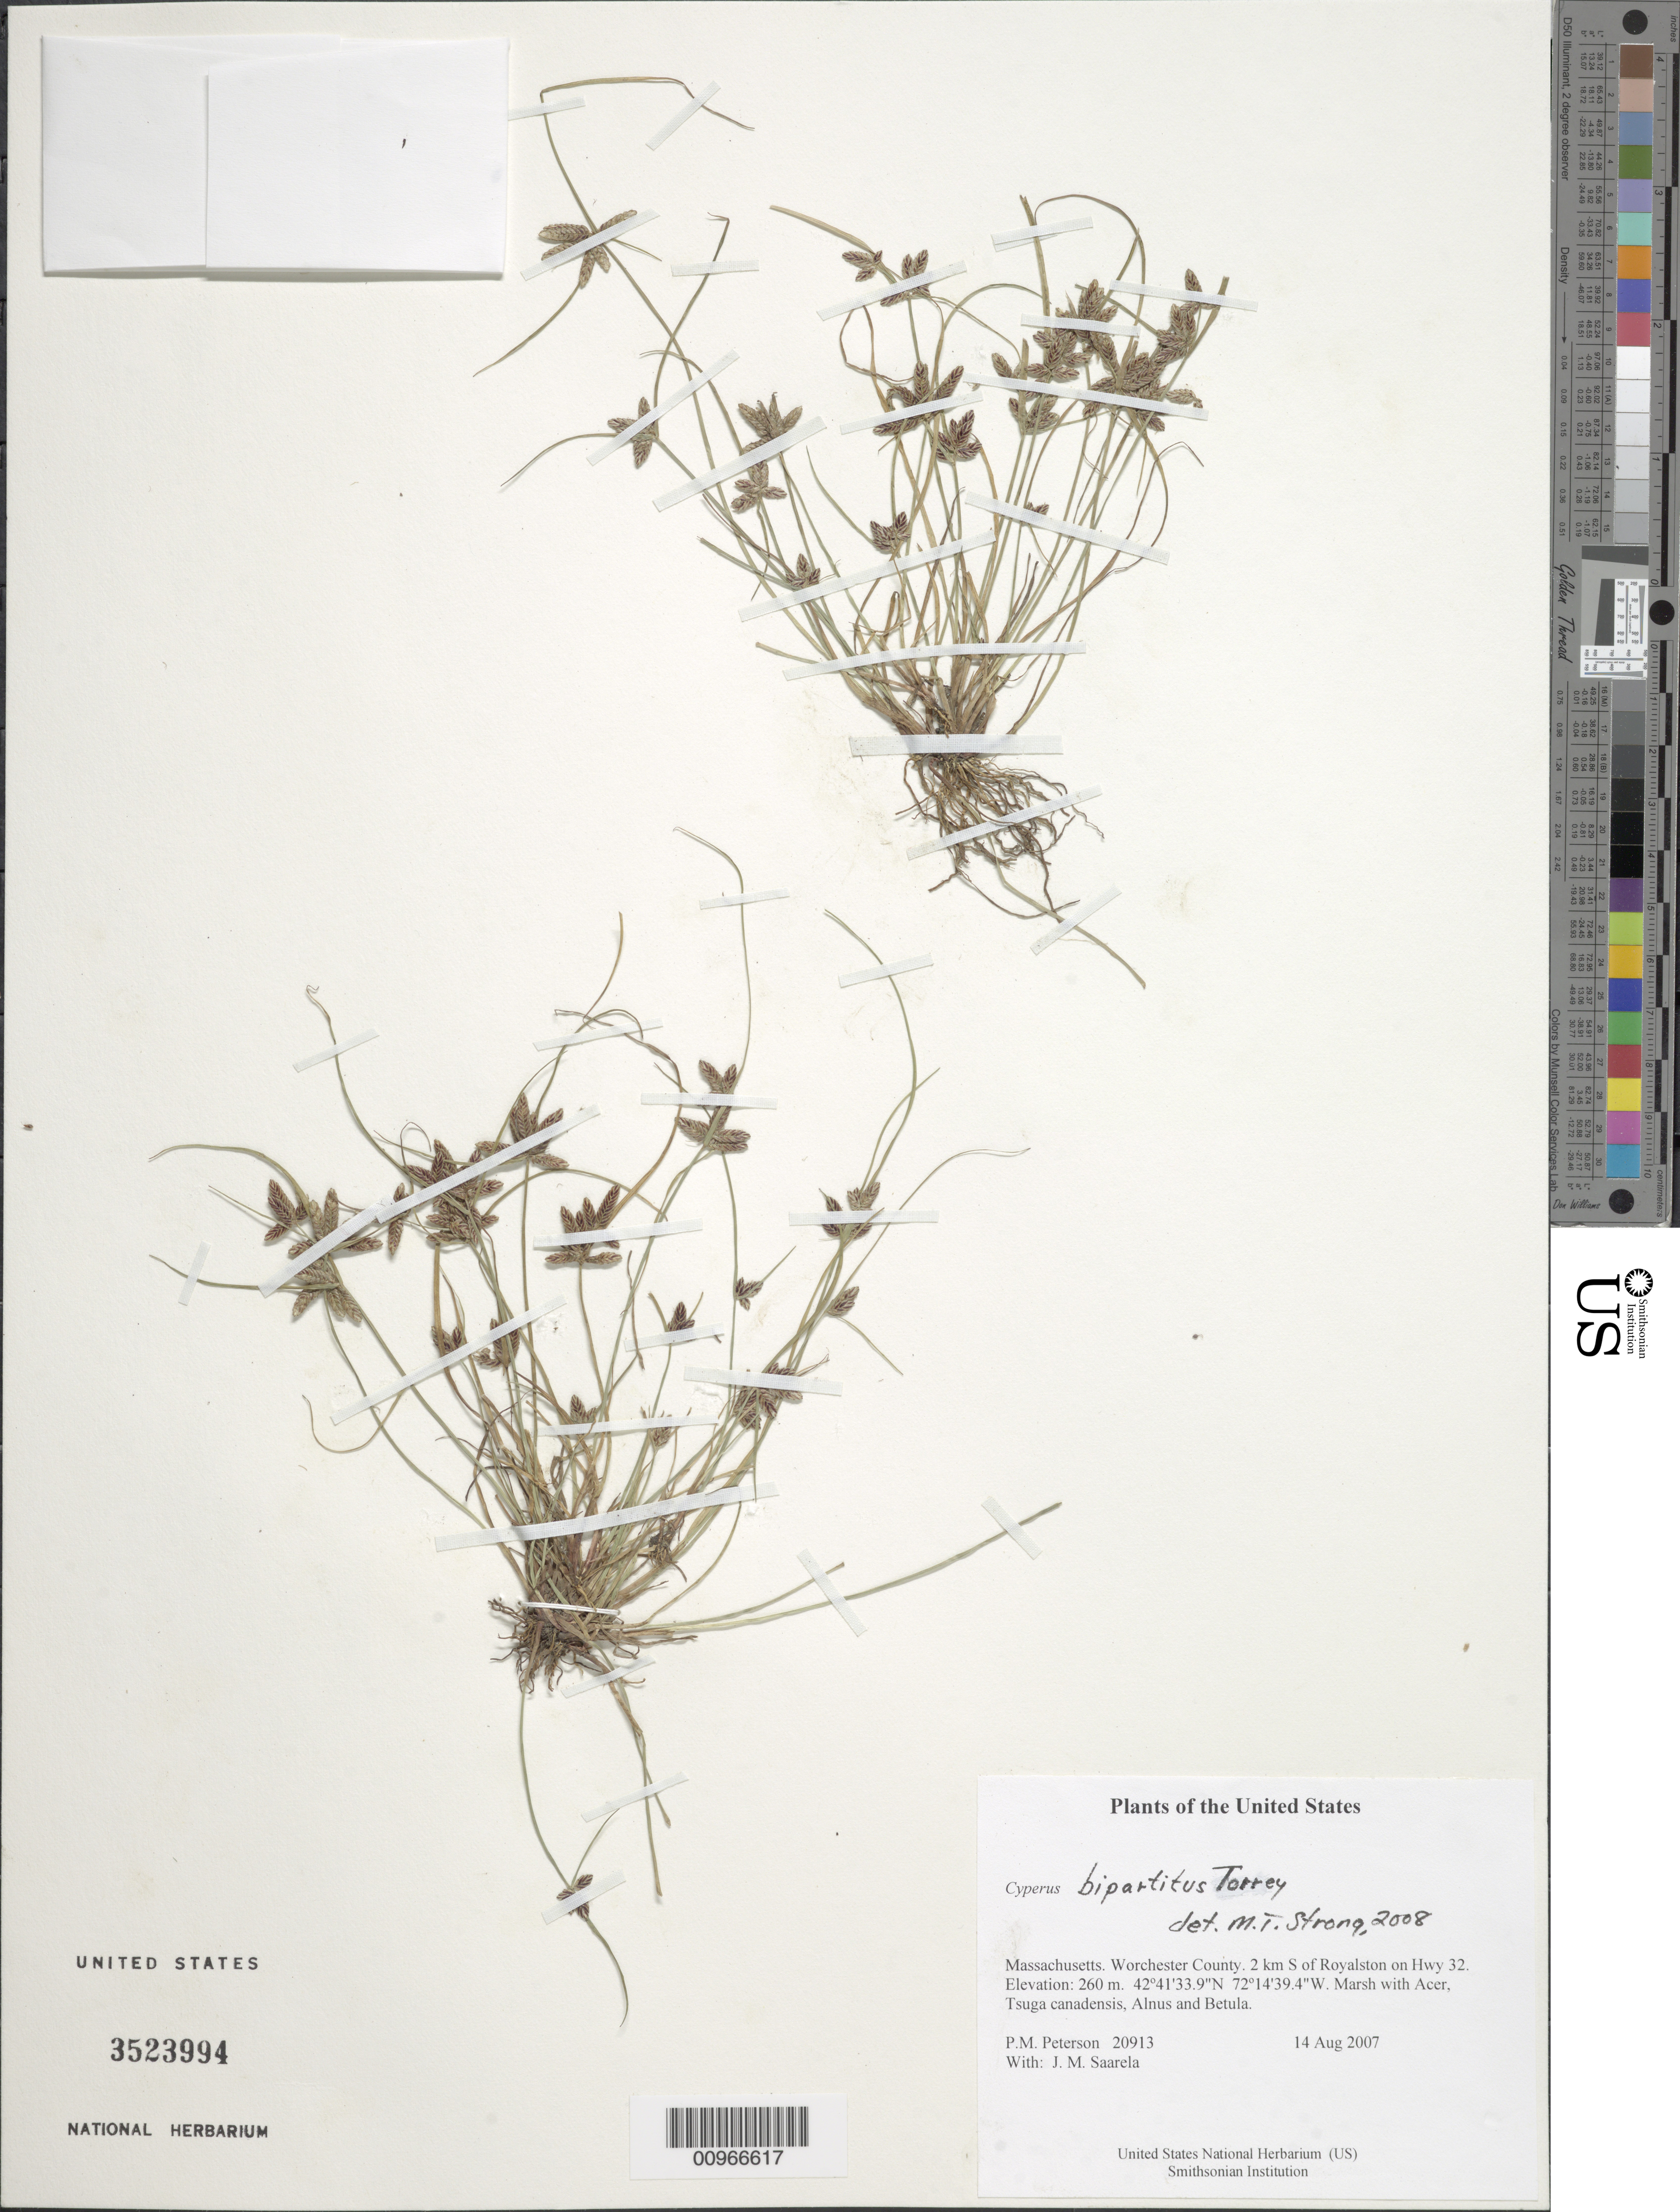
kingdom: Plantae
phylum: Tracheophyta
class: Liliopsida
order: Poales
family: Cyperaceae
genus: Cyperus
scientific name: Cyperus bipartitus Torr.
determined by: Strong, M. T., (US), Smithsonian Institution - National Museum of Natural History (UNITED STATES)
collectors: P. M. Peterson & J. Saarela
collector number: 20913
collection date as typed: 14 Aug 2007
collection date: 2007-08-14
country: United States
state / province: Massachusetts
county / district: Worchester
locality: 2 km S of Royalston on Hwy 32.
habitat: Marsh with Acer, Tsuga canadensis, Alnus and Betula.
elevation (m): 260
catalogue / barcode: US 3523994